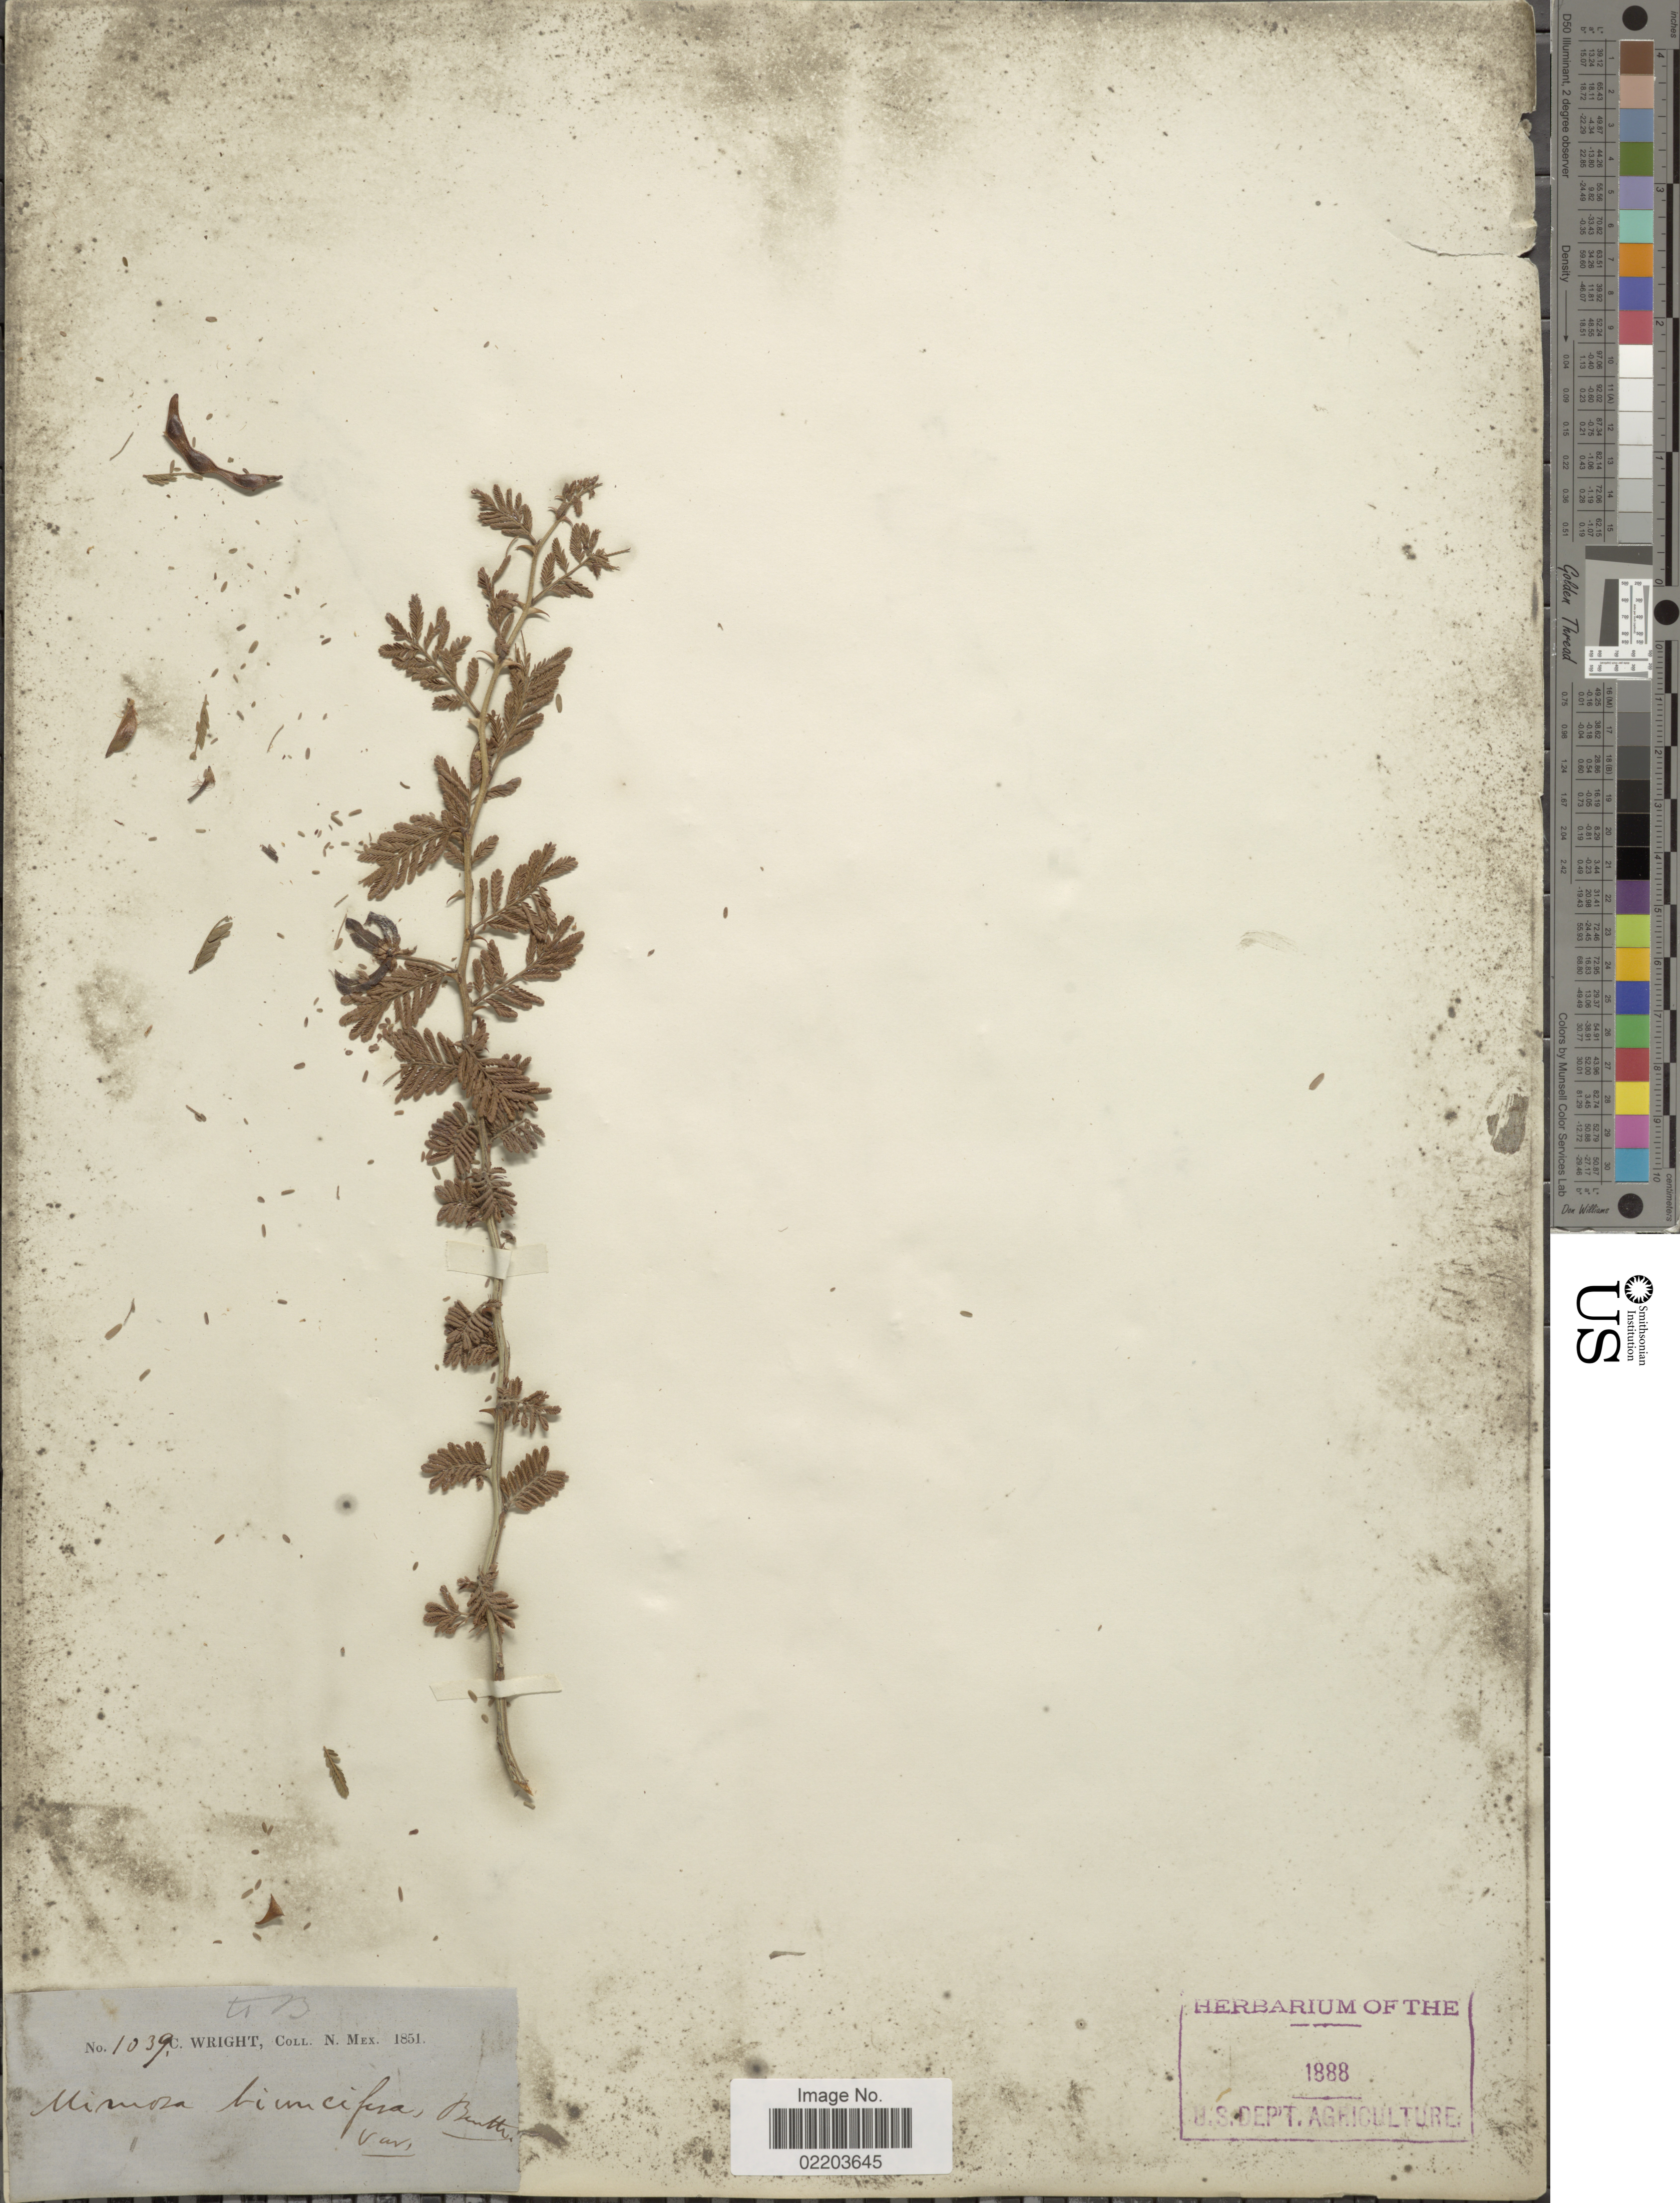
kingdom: Plantae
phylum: Tracheophyta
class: Magnoliopsida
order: Fabales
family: Fabaceae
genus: Mimosa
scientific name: Mimosa biuncifera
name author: Benth.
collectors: C. Wright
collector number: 1039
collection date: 1851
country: United States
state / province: New Mexico